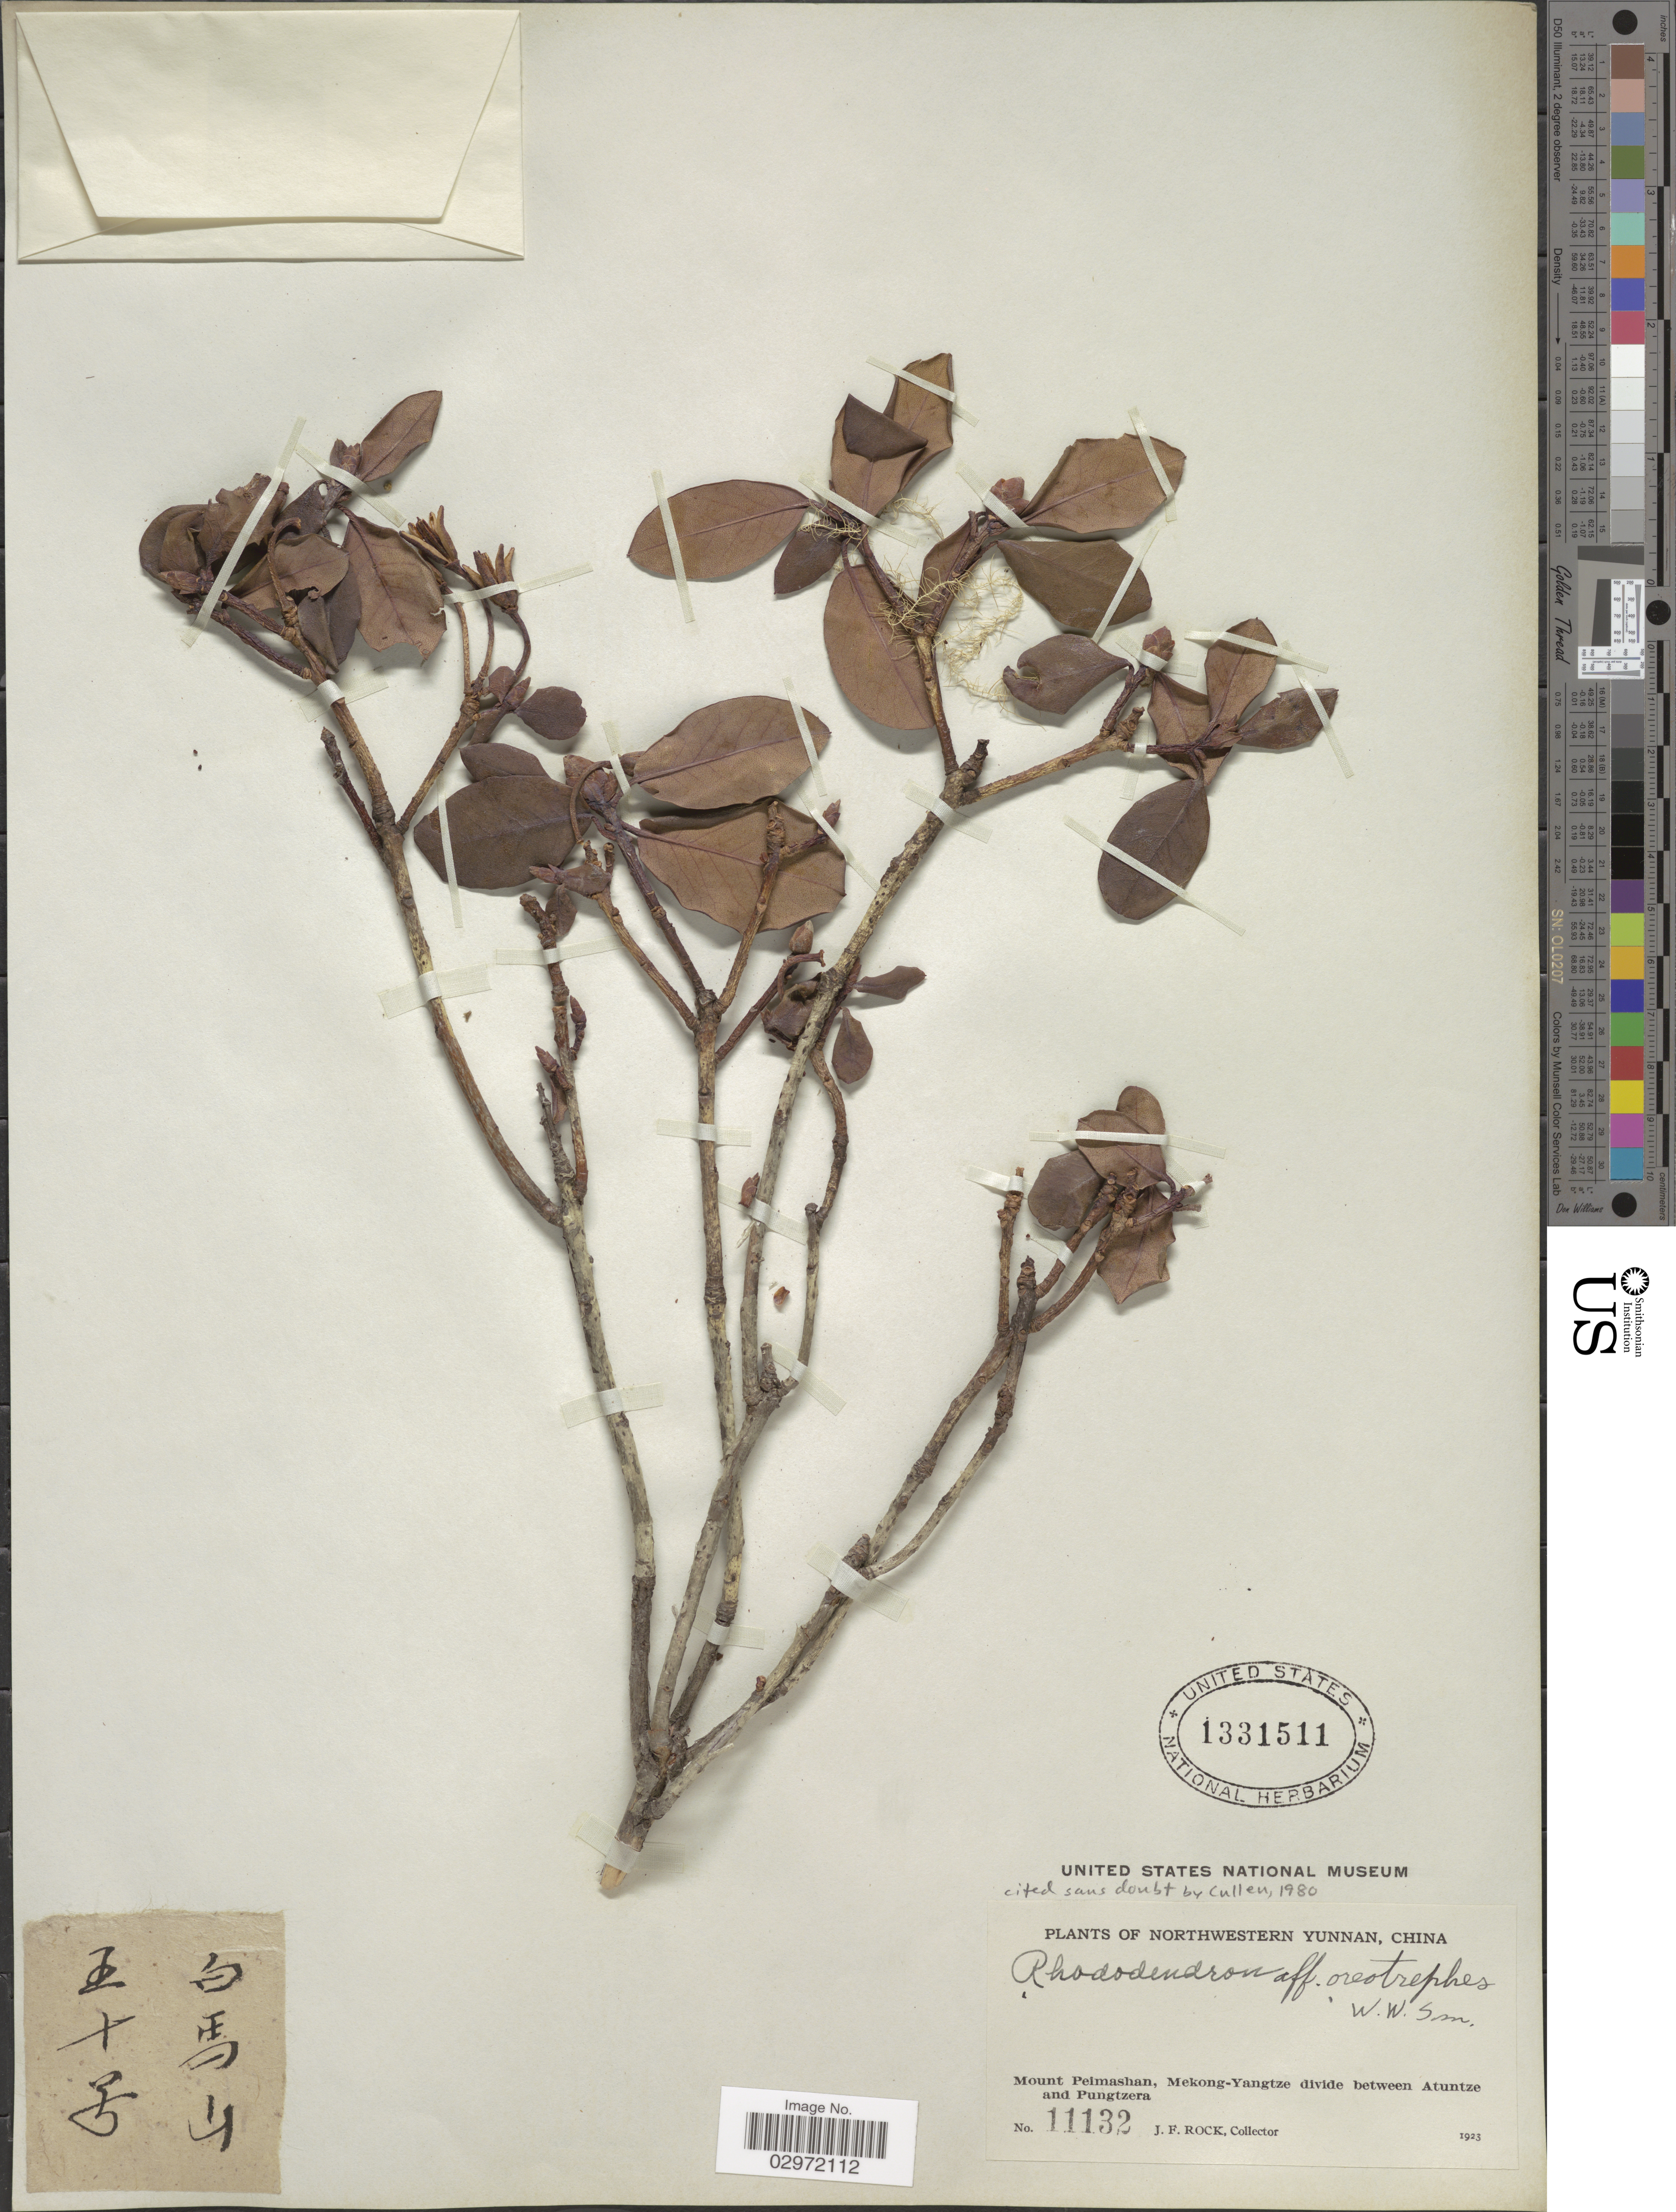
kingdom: Plantae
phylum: Tracheophyta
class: Magnoliopsida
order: Ericales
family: Ericaceae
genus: Rhododendron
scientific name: Rhododendron oreotrephes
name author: W.W. Sm.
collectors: J. Rock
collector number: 11132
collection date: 1923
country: China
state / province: Yunnan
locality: Northwestern Yunnan. Mount Peimashan, Mekong-Yangtze divide between Atuntze and Pungtzera.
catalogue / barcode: US 1331511